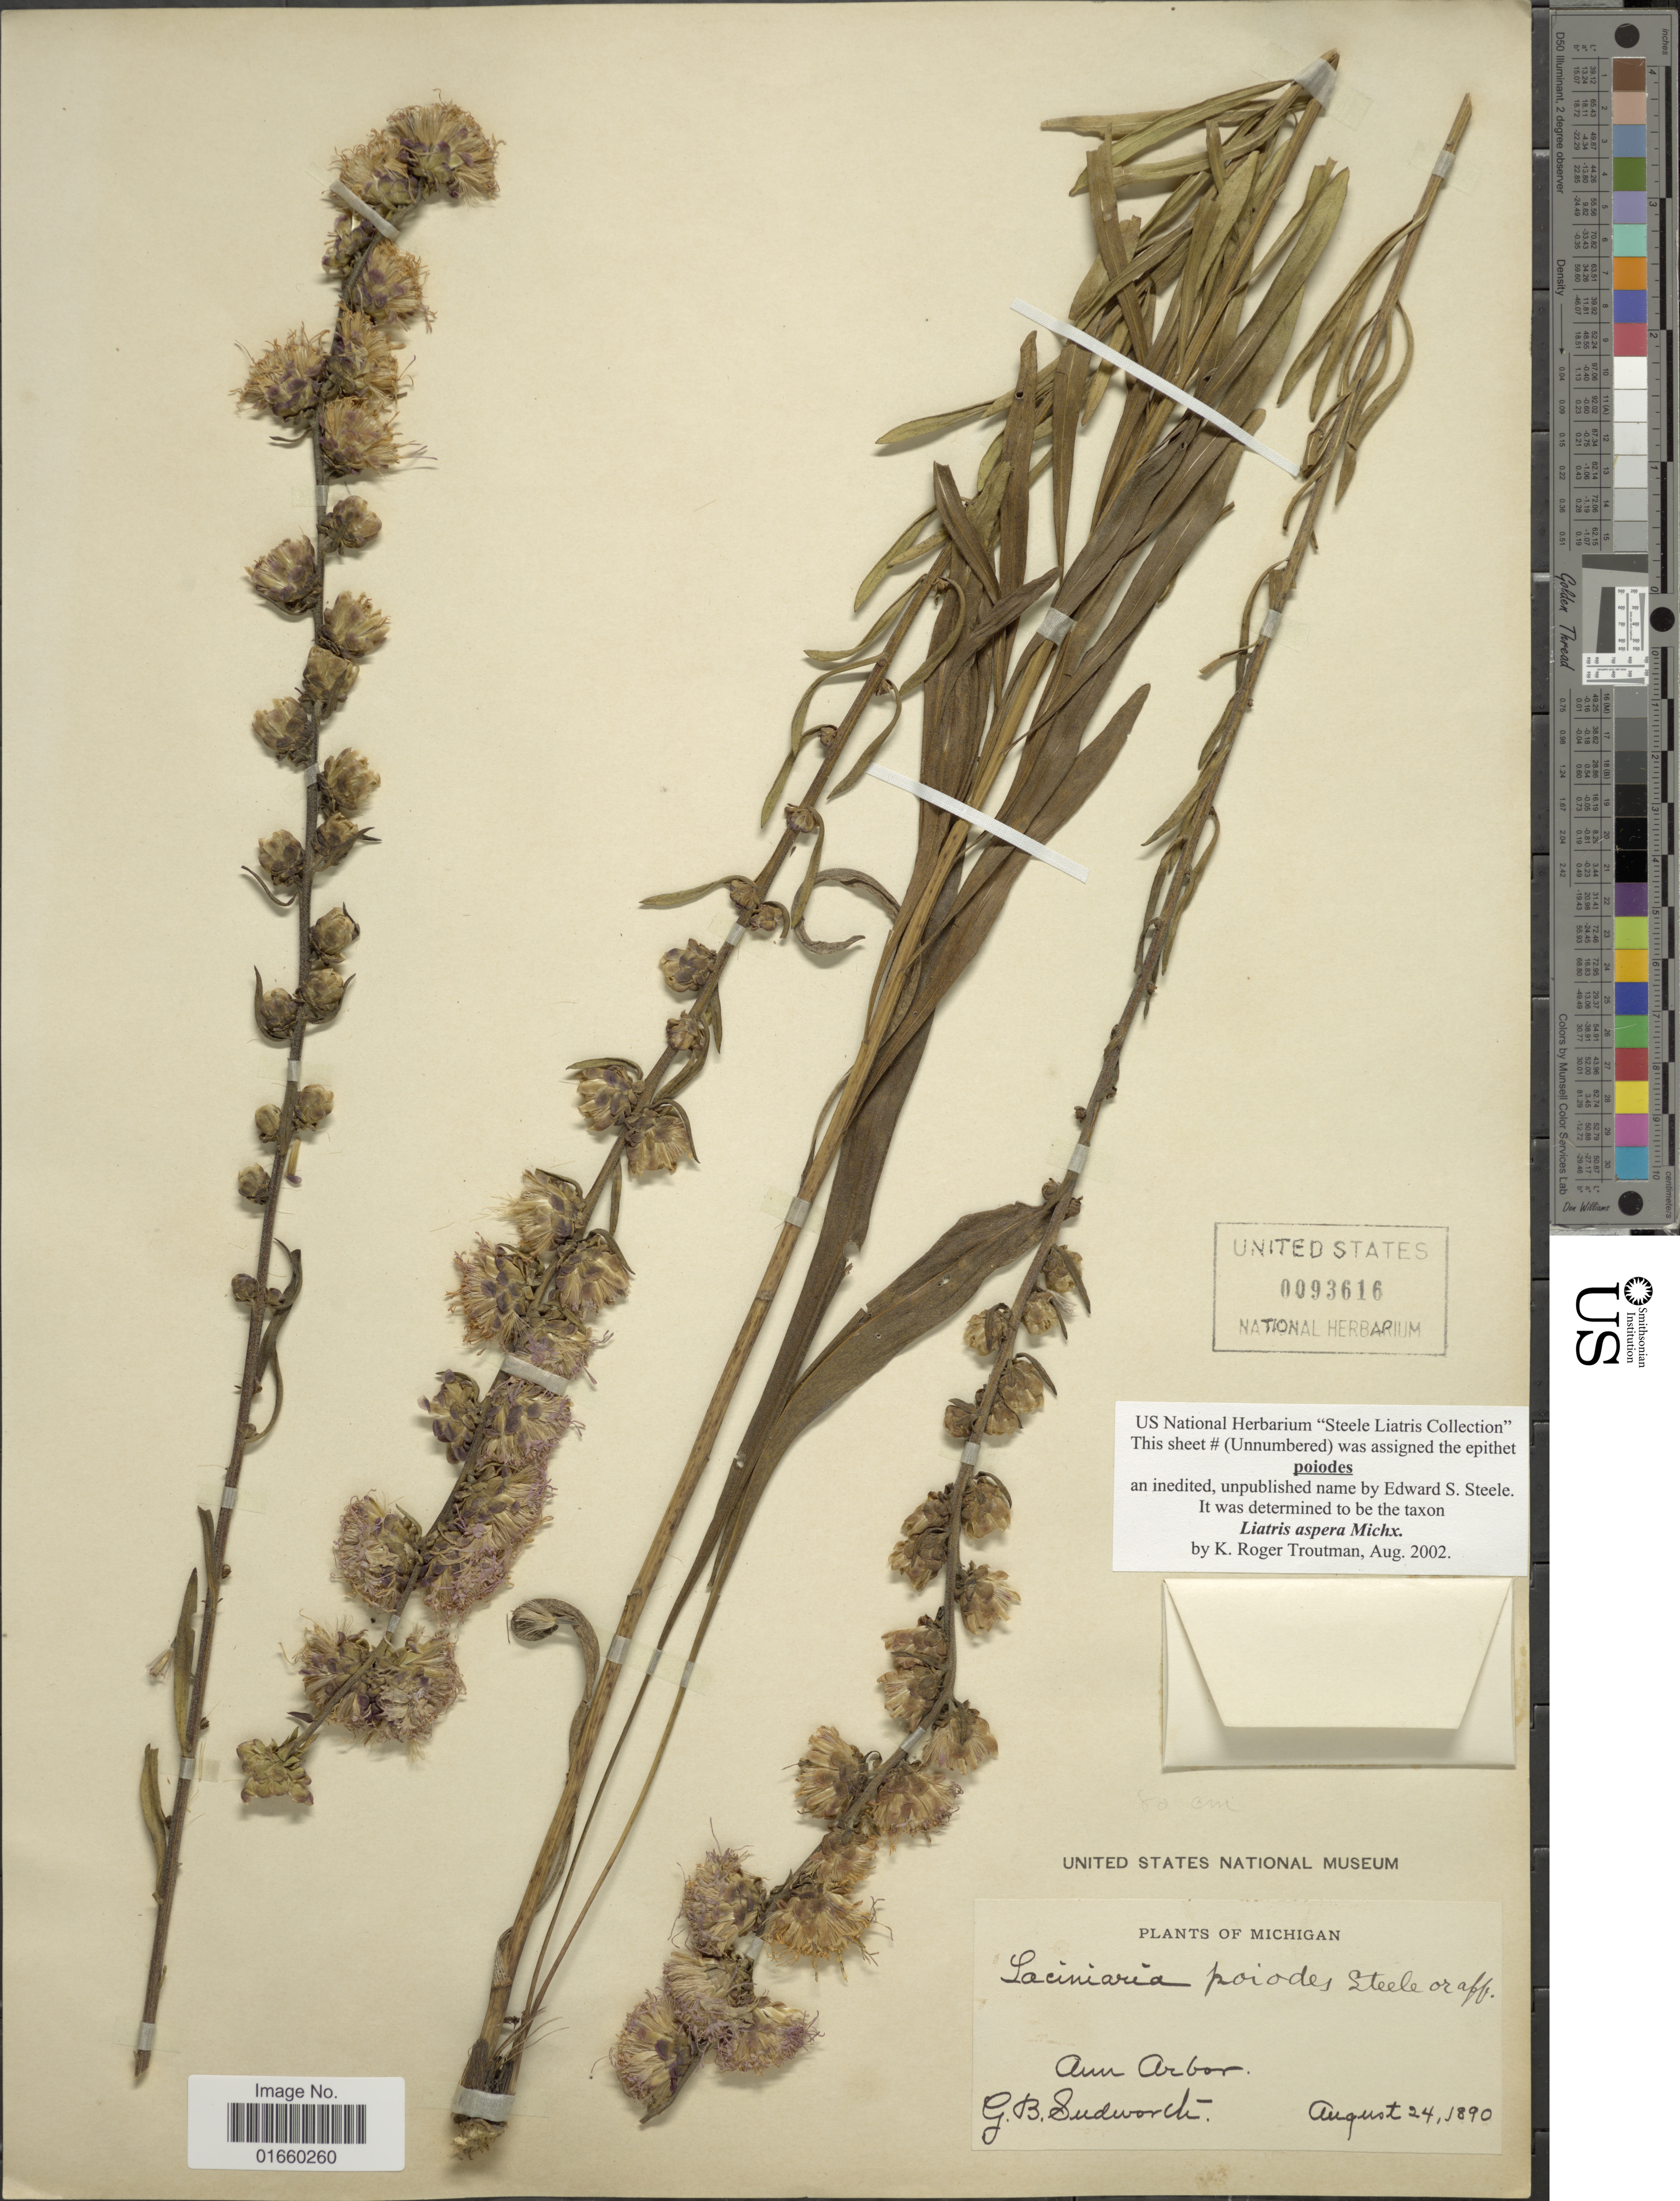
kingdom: Plantae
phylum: Tracheophyta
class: Magnoliopsida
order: Asterales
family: Asteraceae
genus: Liatris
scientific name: Liatris aspera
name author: Michx.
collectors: G. B. Sudworth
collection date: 1890-08-24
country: United States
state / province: Michigan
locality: Ann arbor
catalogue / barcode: US 93616